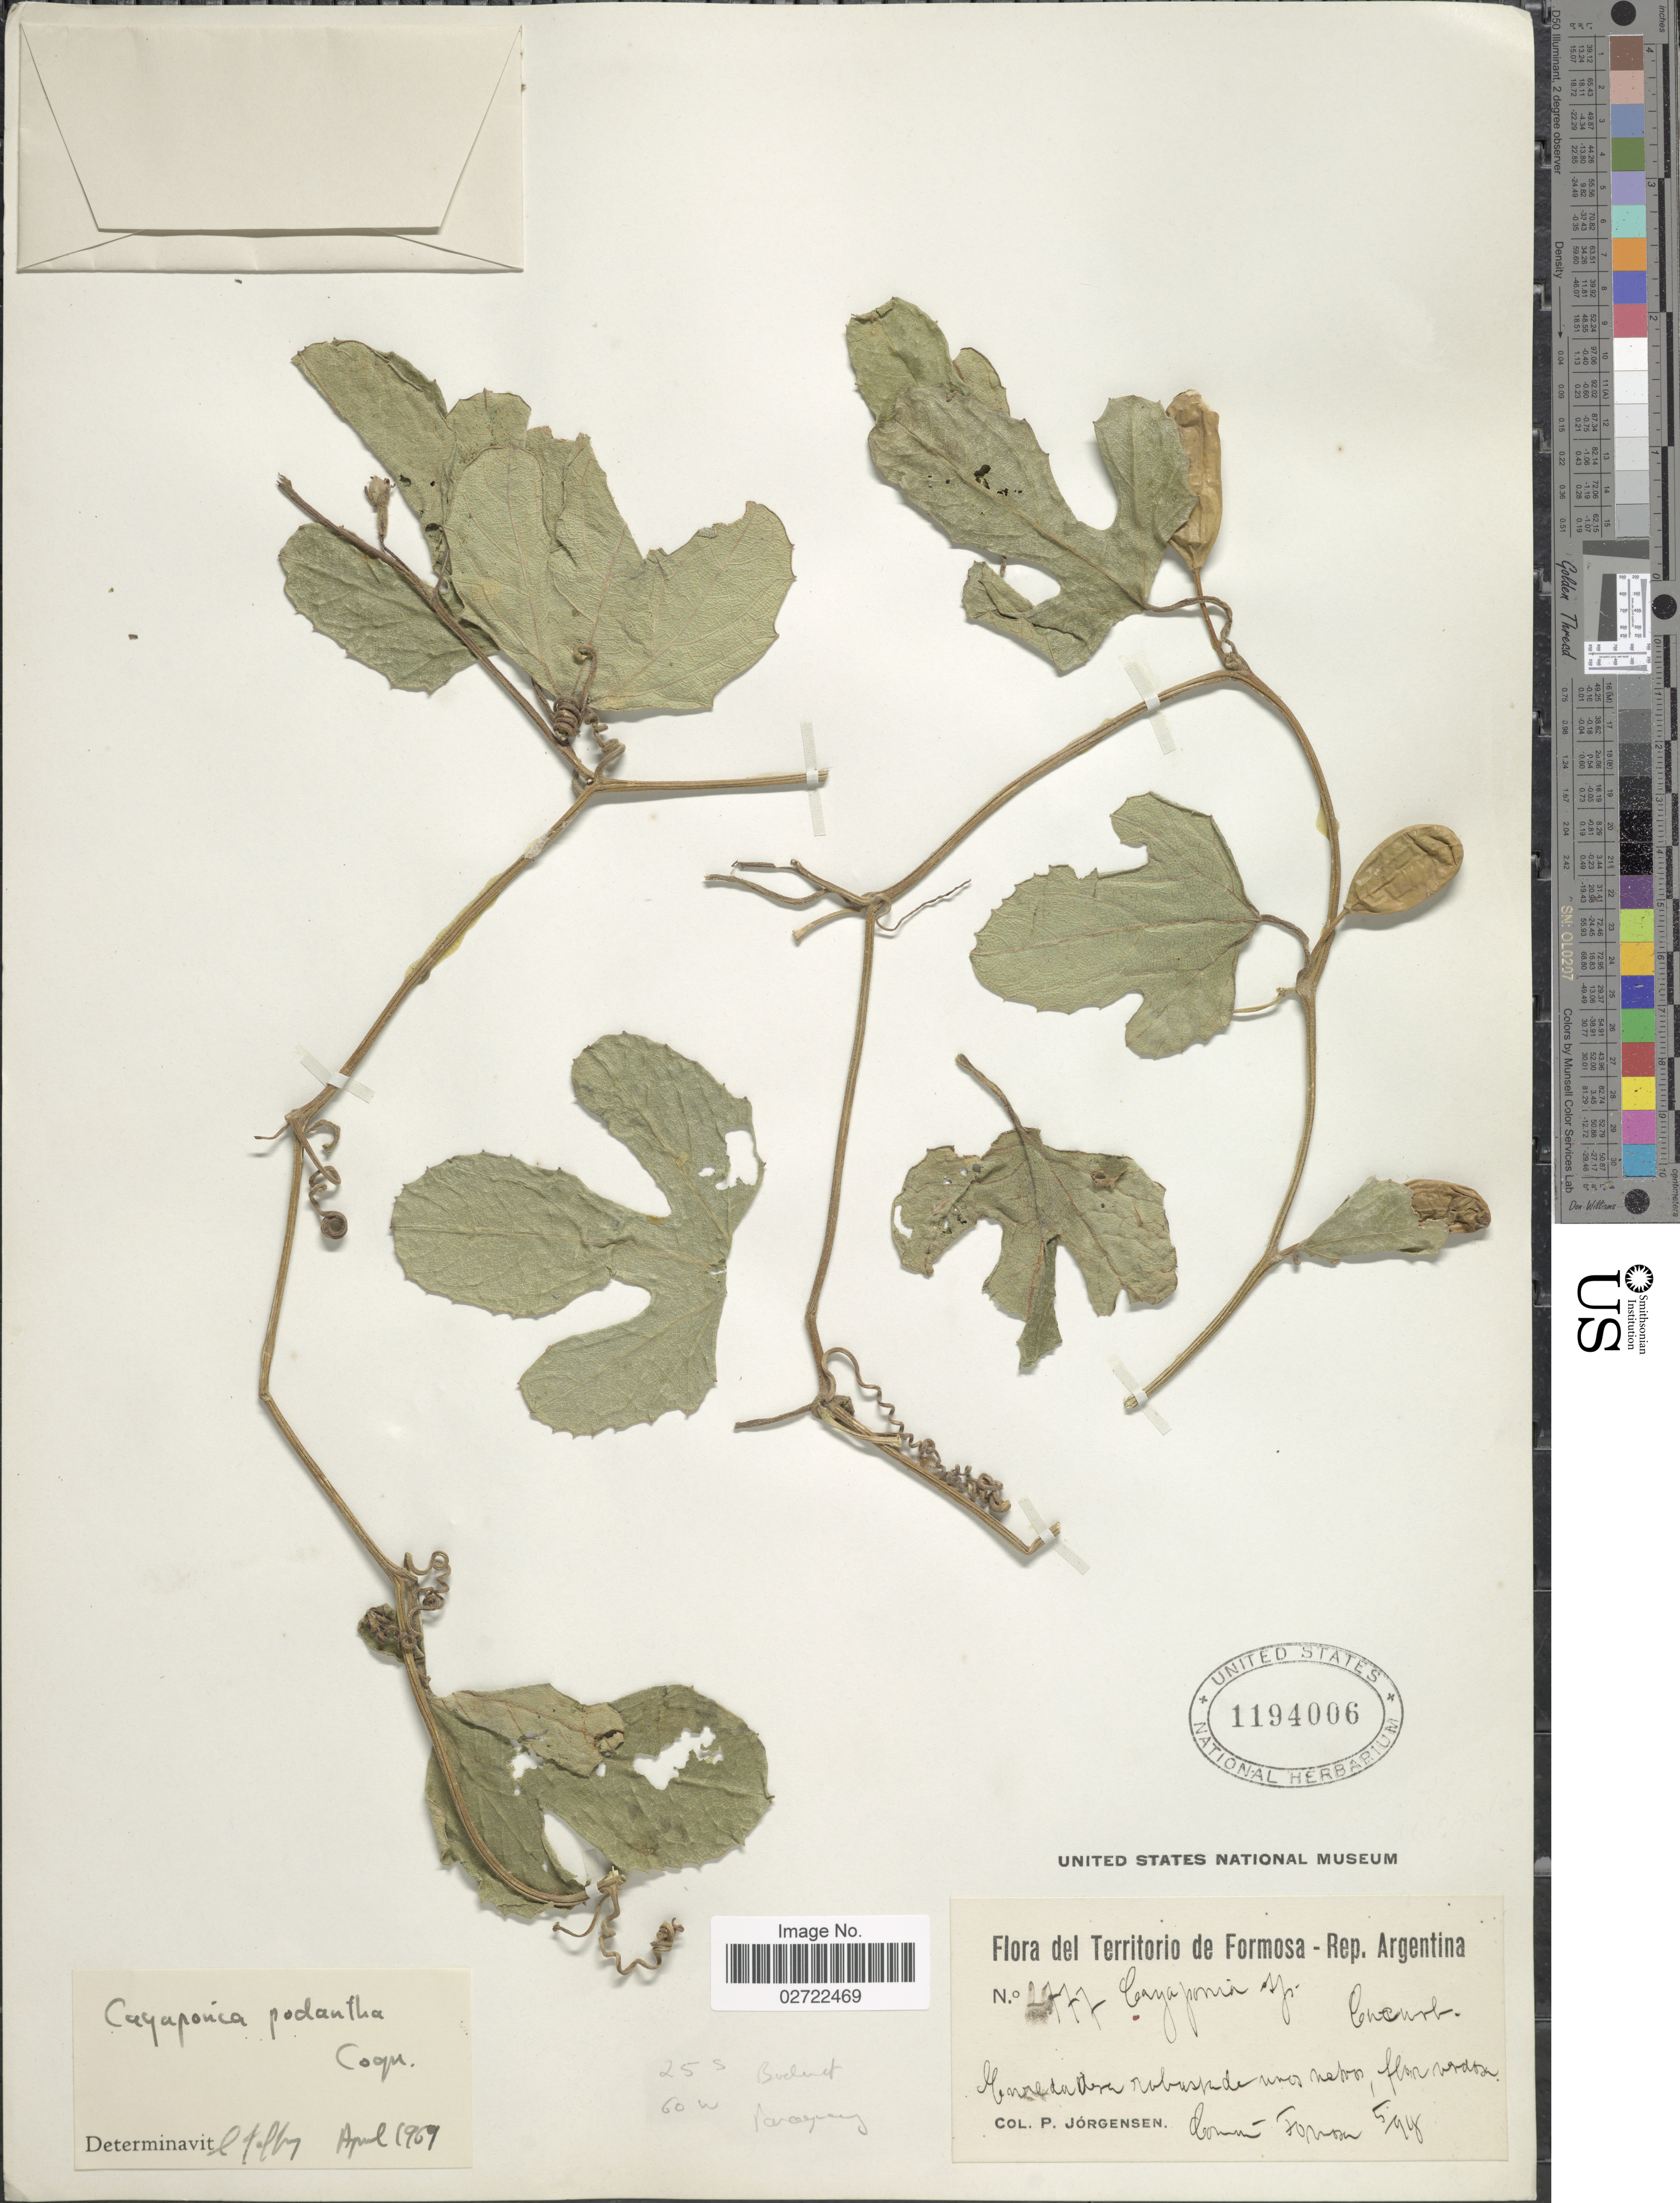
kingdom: Plantae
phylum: Tracheophyta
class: Magnoliopsida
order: Cucurbitales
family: Cucurbitaceae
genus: Cayaponia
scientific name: Cayaponia podantha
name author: Cogn.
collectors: P. Jörgensen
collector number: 2777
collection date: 1918-05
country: Argentina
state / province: Formosa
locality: Comm Formosa.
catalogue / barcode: US 1194006